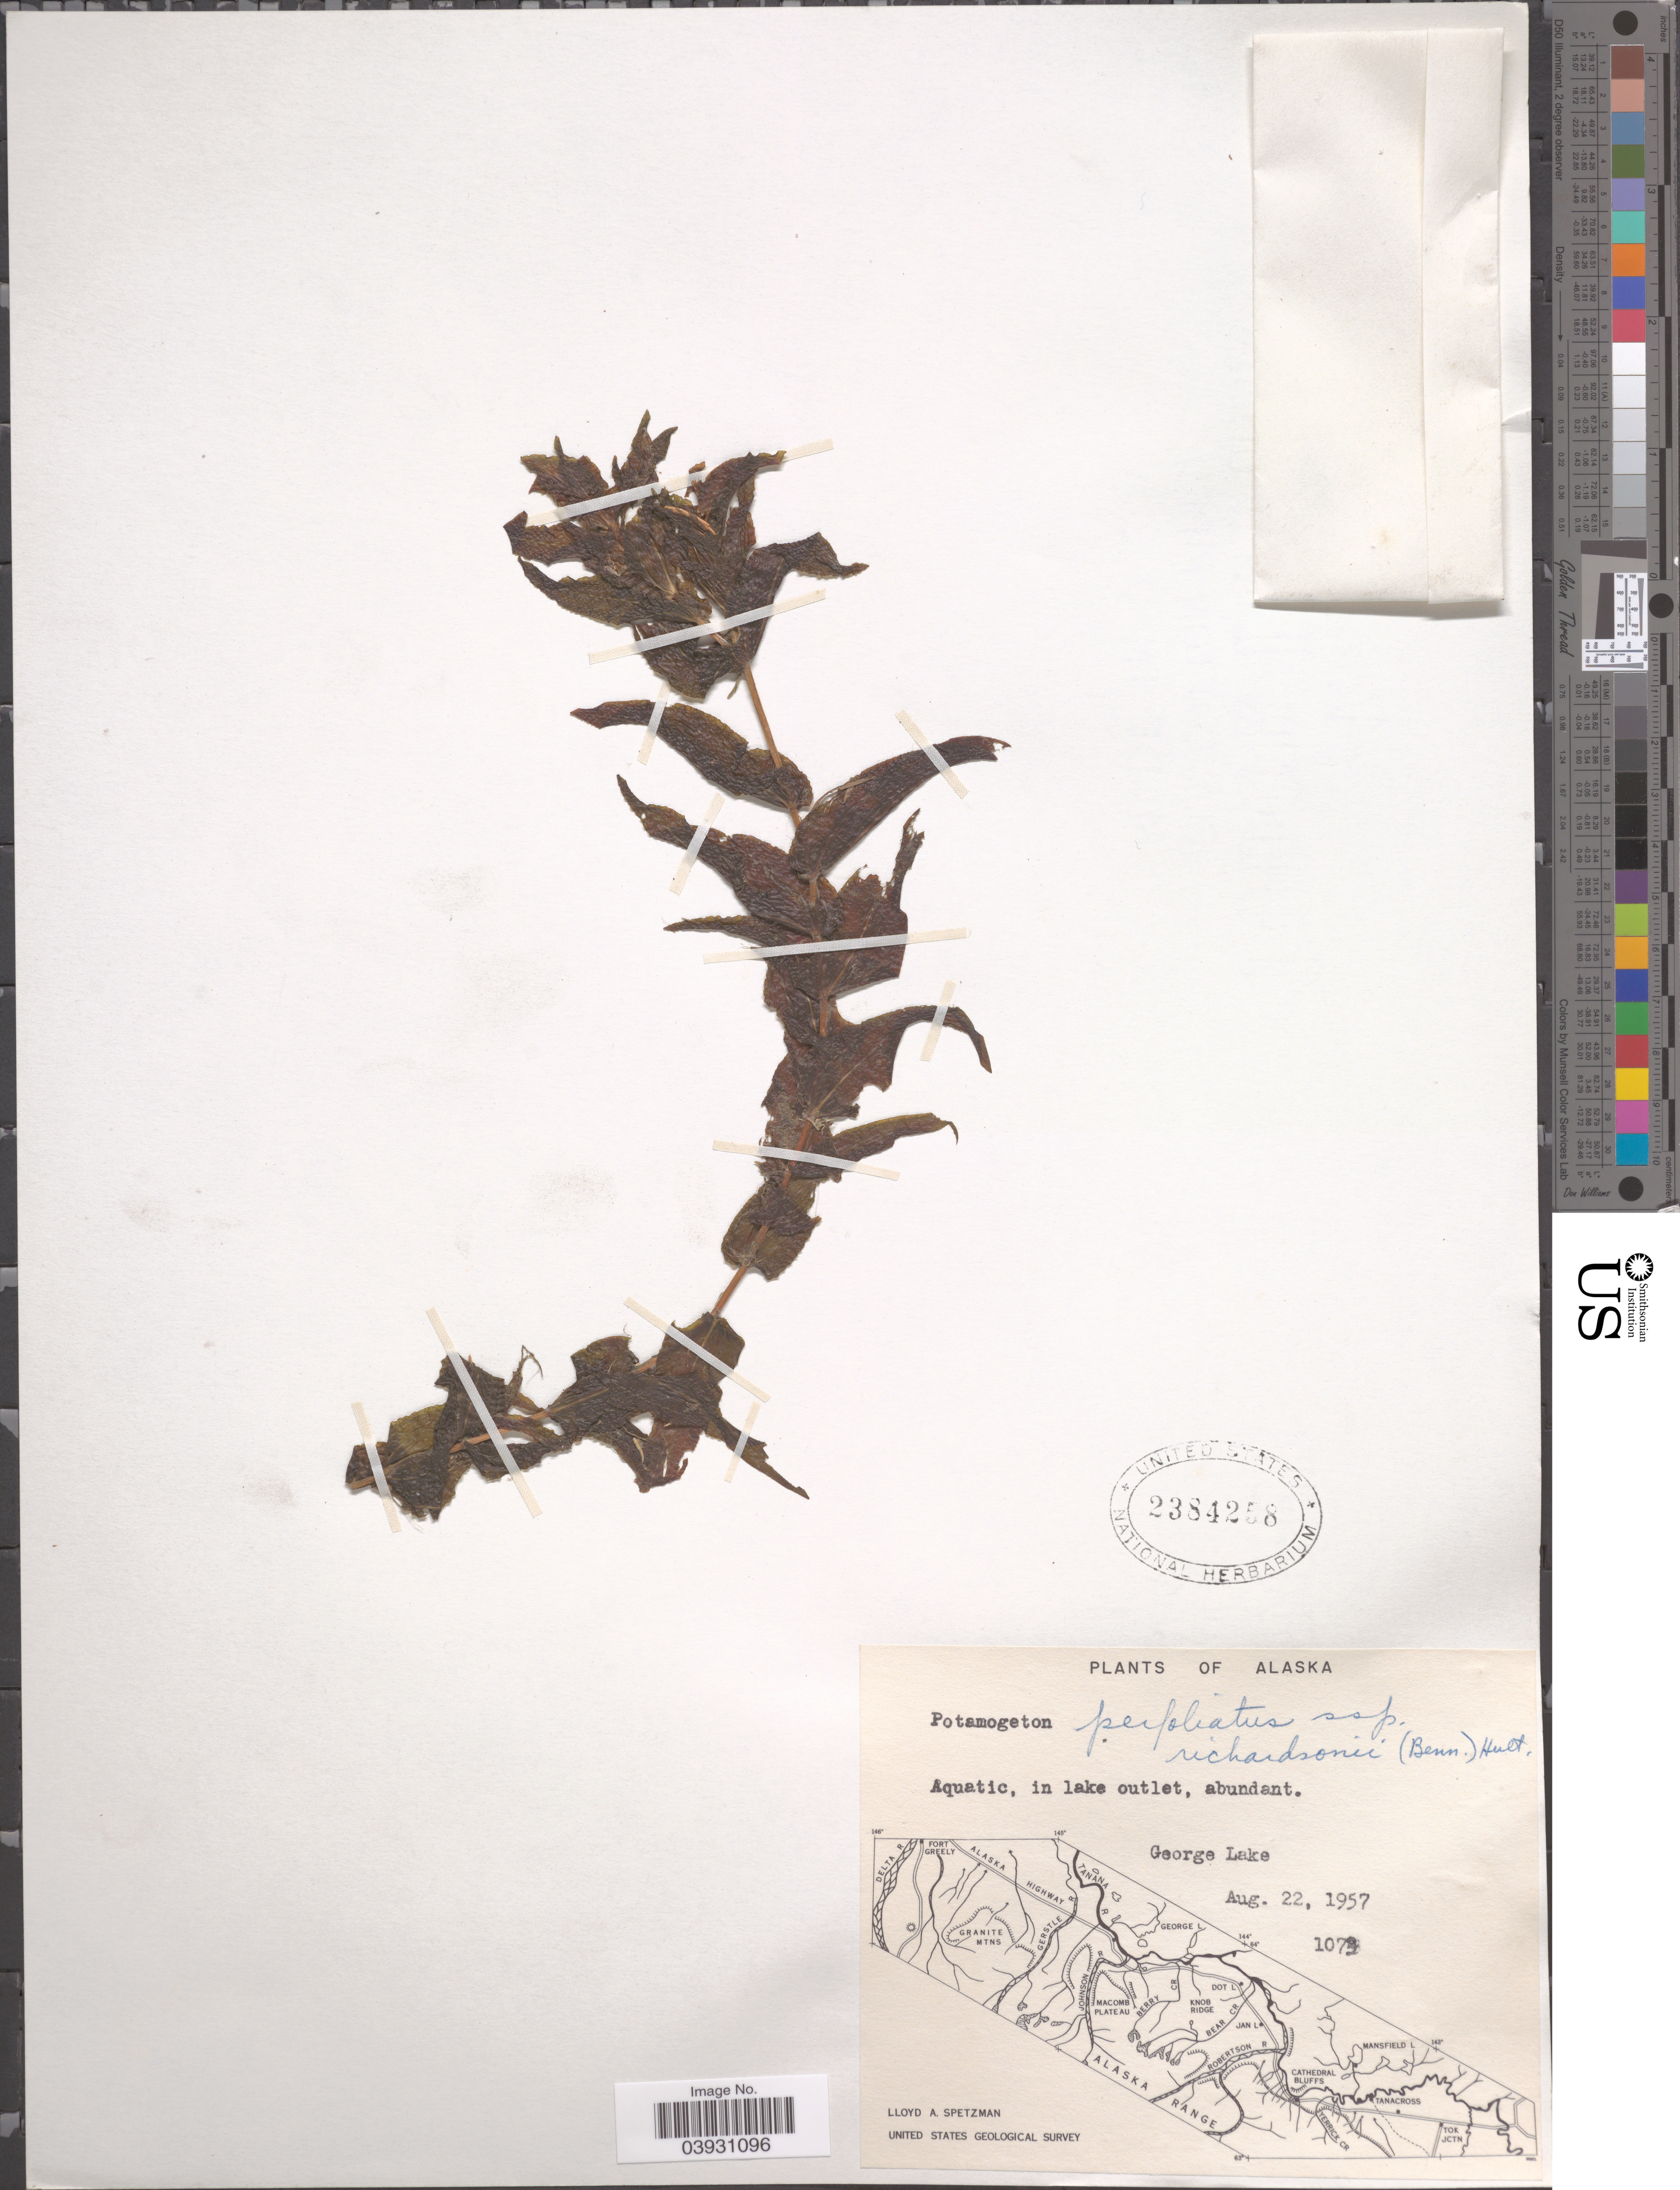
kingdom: Plantae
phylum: Tracheophyta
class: Liliopsida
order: Alismatales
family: Potamogetonaceae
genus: Potamogeton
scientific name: Potamogeton richardsonii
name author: (A.W. Benn.) Rydb.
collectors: L. Spetzman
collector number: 1073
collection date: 1957-08-22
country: United States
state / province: Alaska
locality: In lake outlet, George Lake.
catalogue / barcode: US 2384258